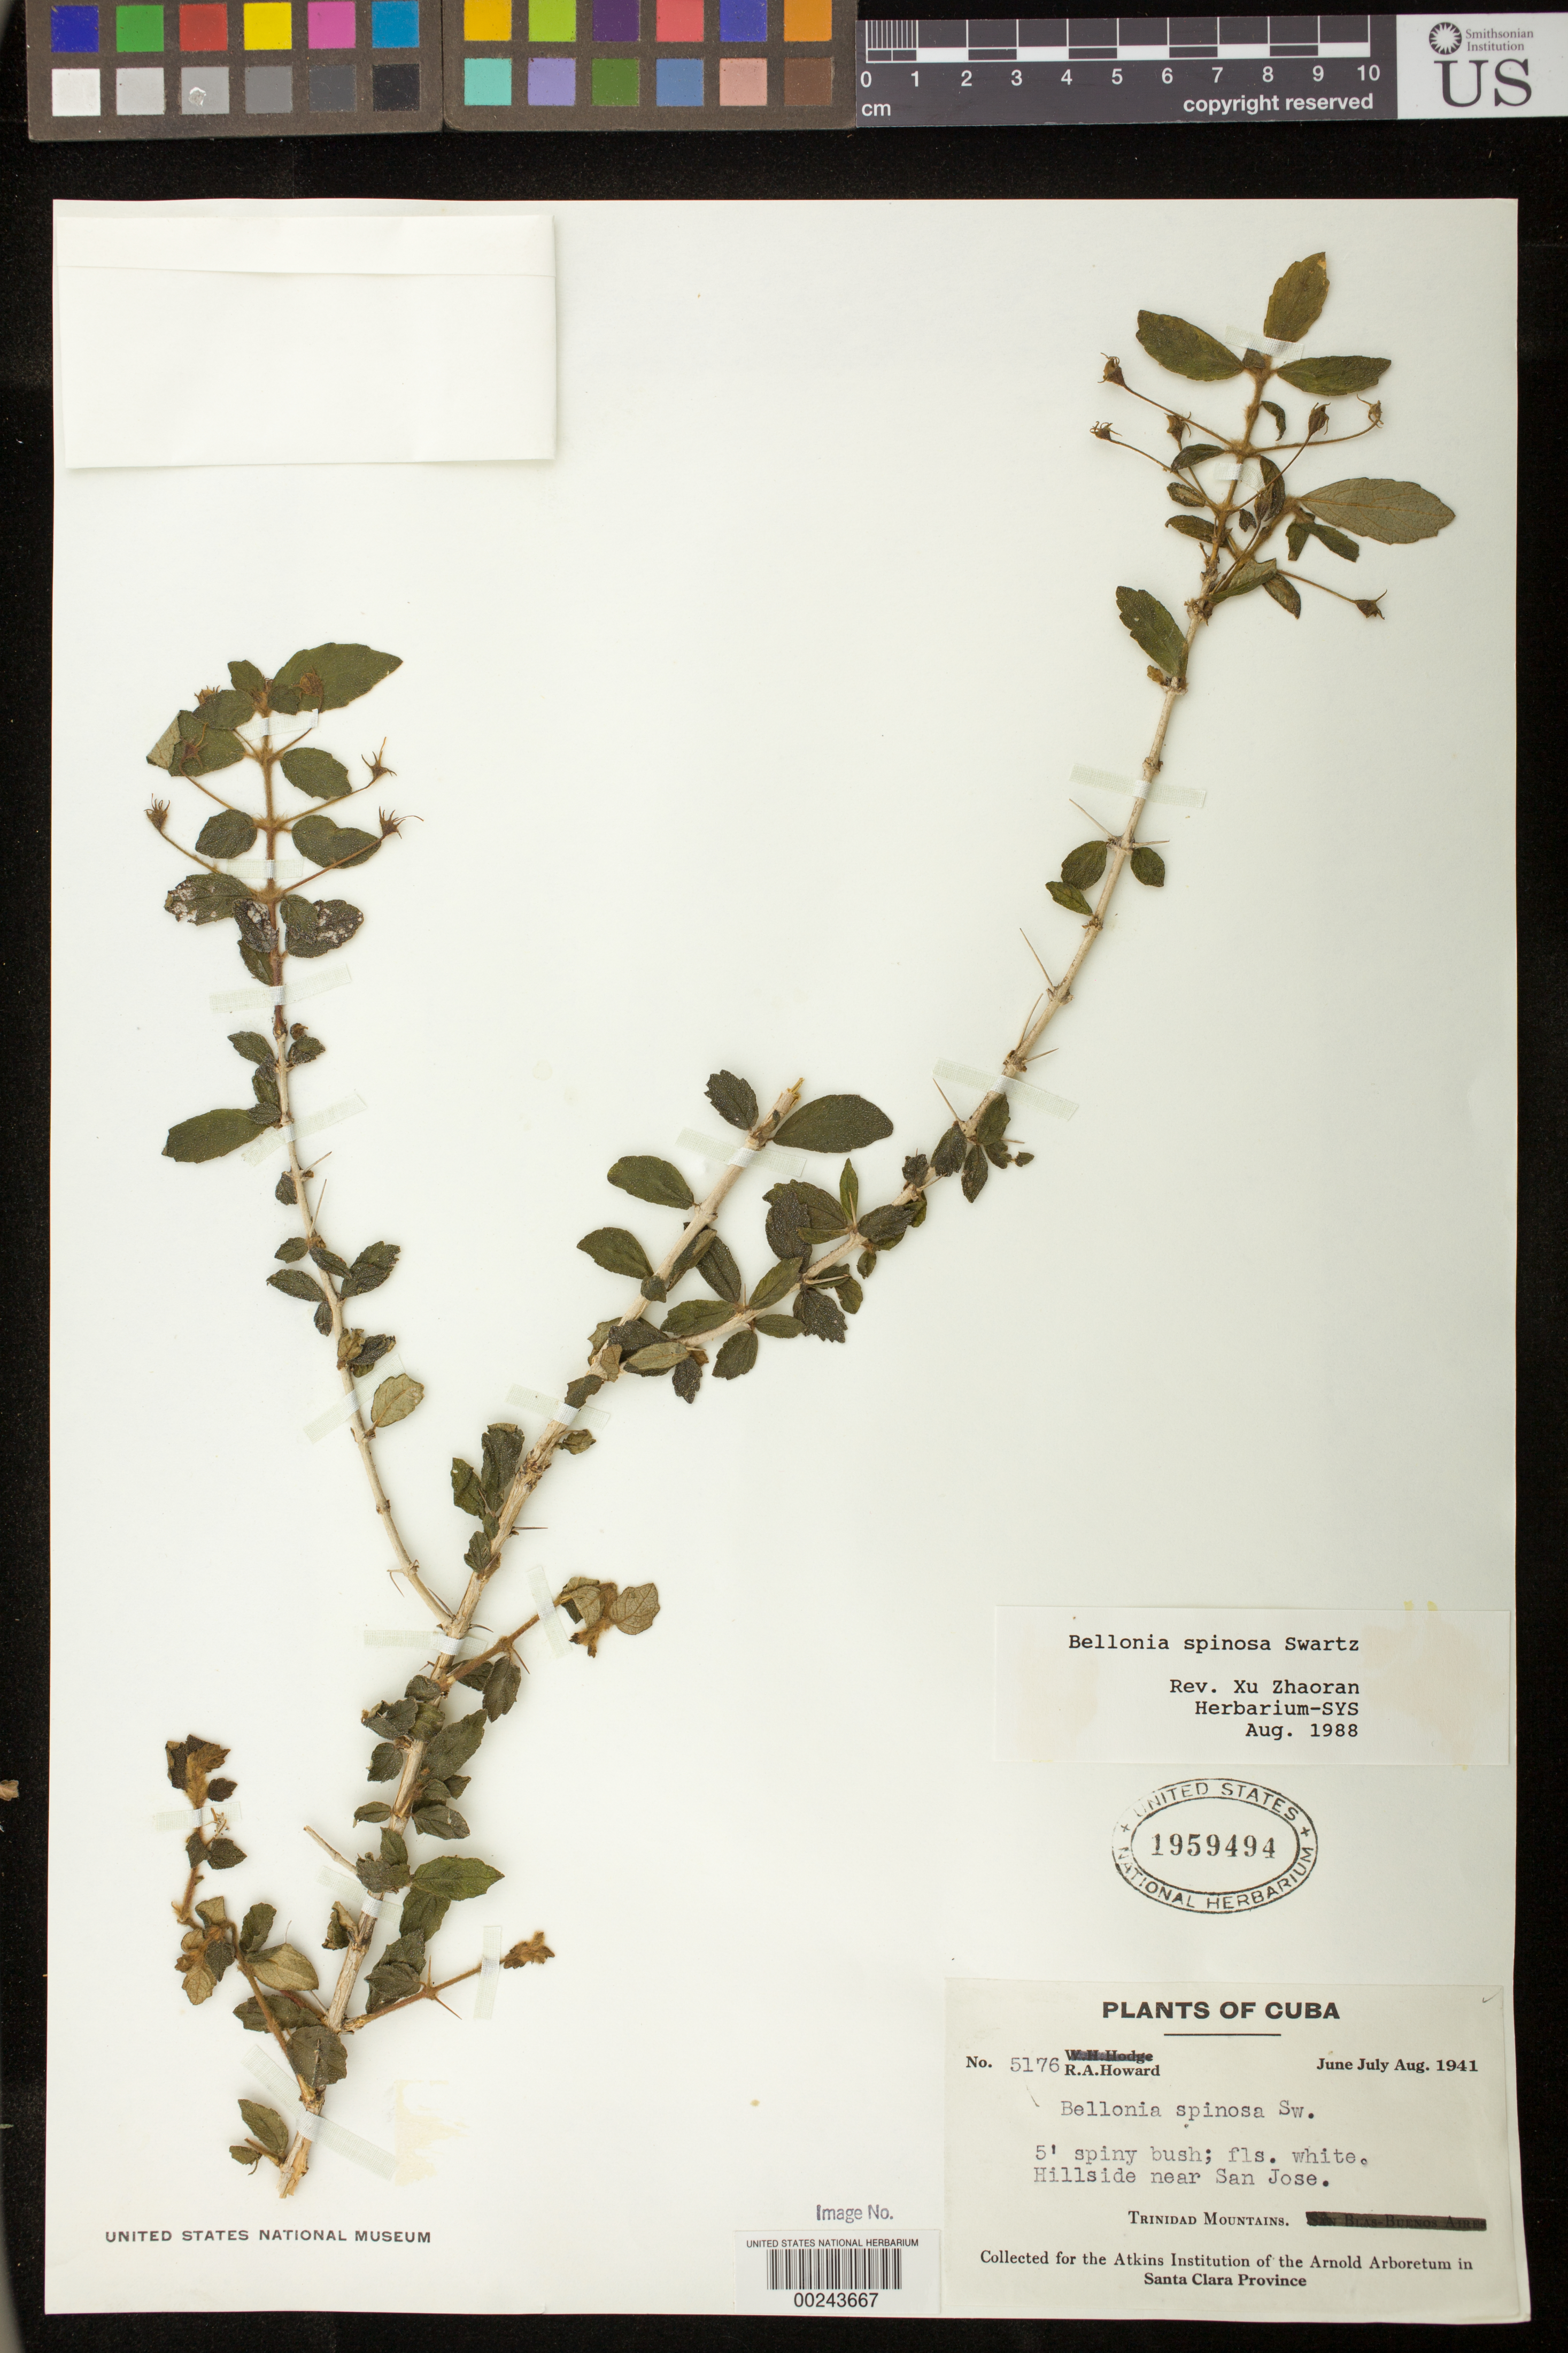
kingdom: Plantae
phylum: Tracheophyta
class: Magnoliopsida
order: Lamiales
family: Gesneriaceae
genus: Bellonia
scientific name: Bellonia spinosa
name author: Sw.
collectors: R. A. Howard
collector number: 5176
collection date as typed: Jun-Aug 1941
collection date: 1941-06/1941-08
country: Cuba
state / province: Las Villas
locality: Hillside near San Jose, Trinidad Mountains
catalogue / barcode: US 1959494